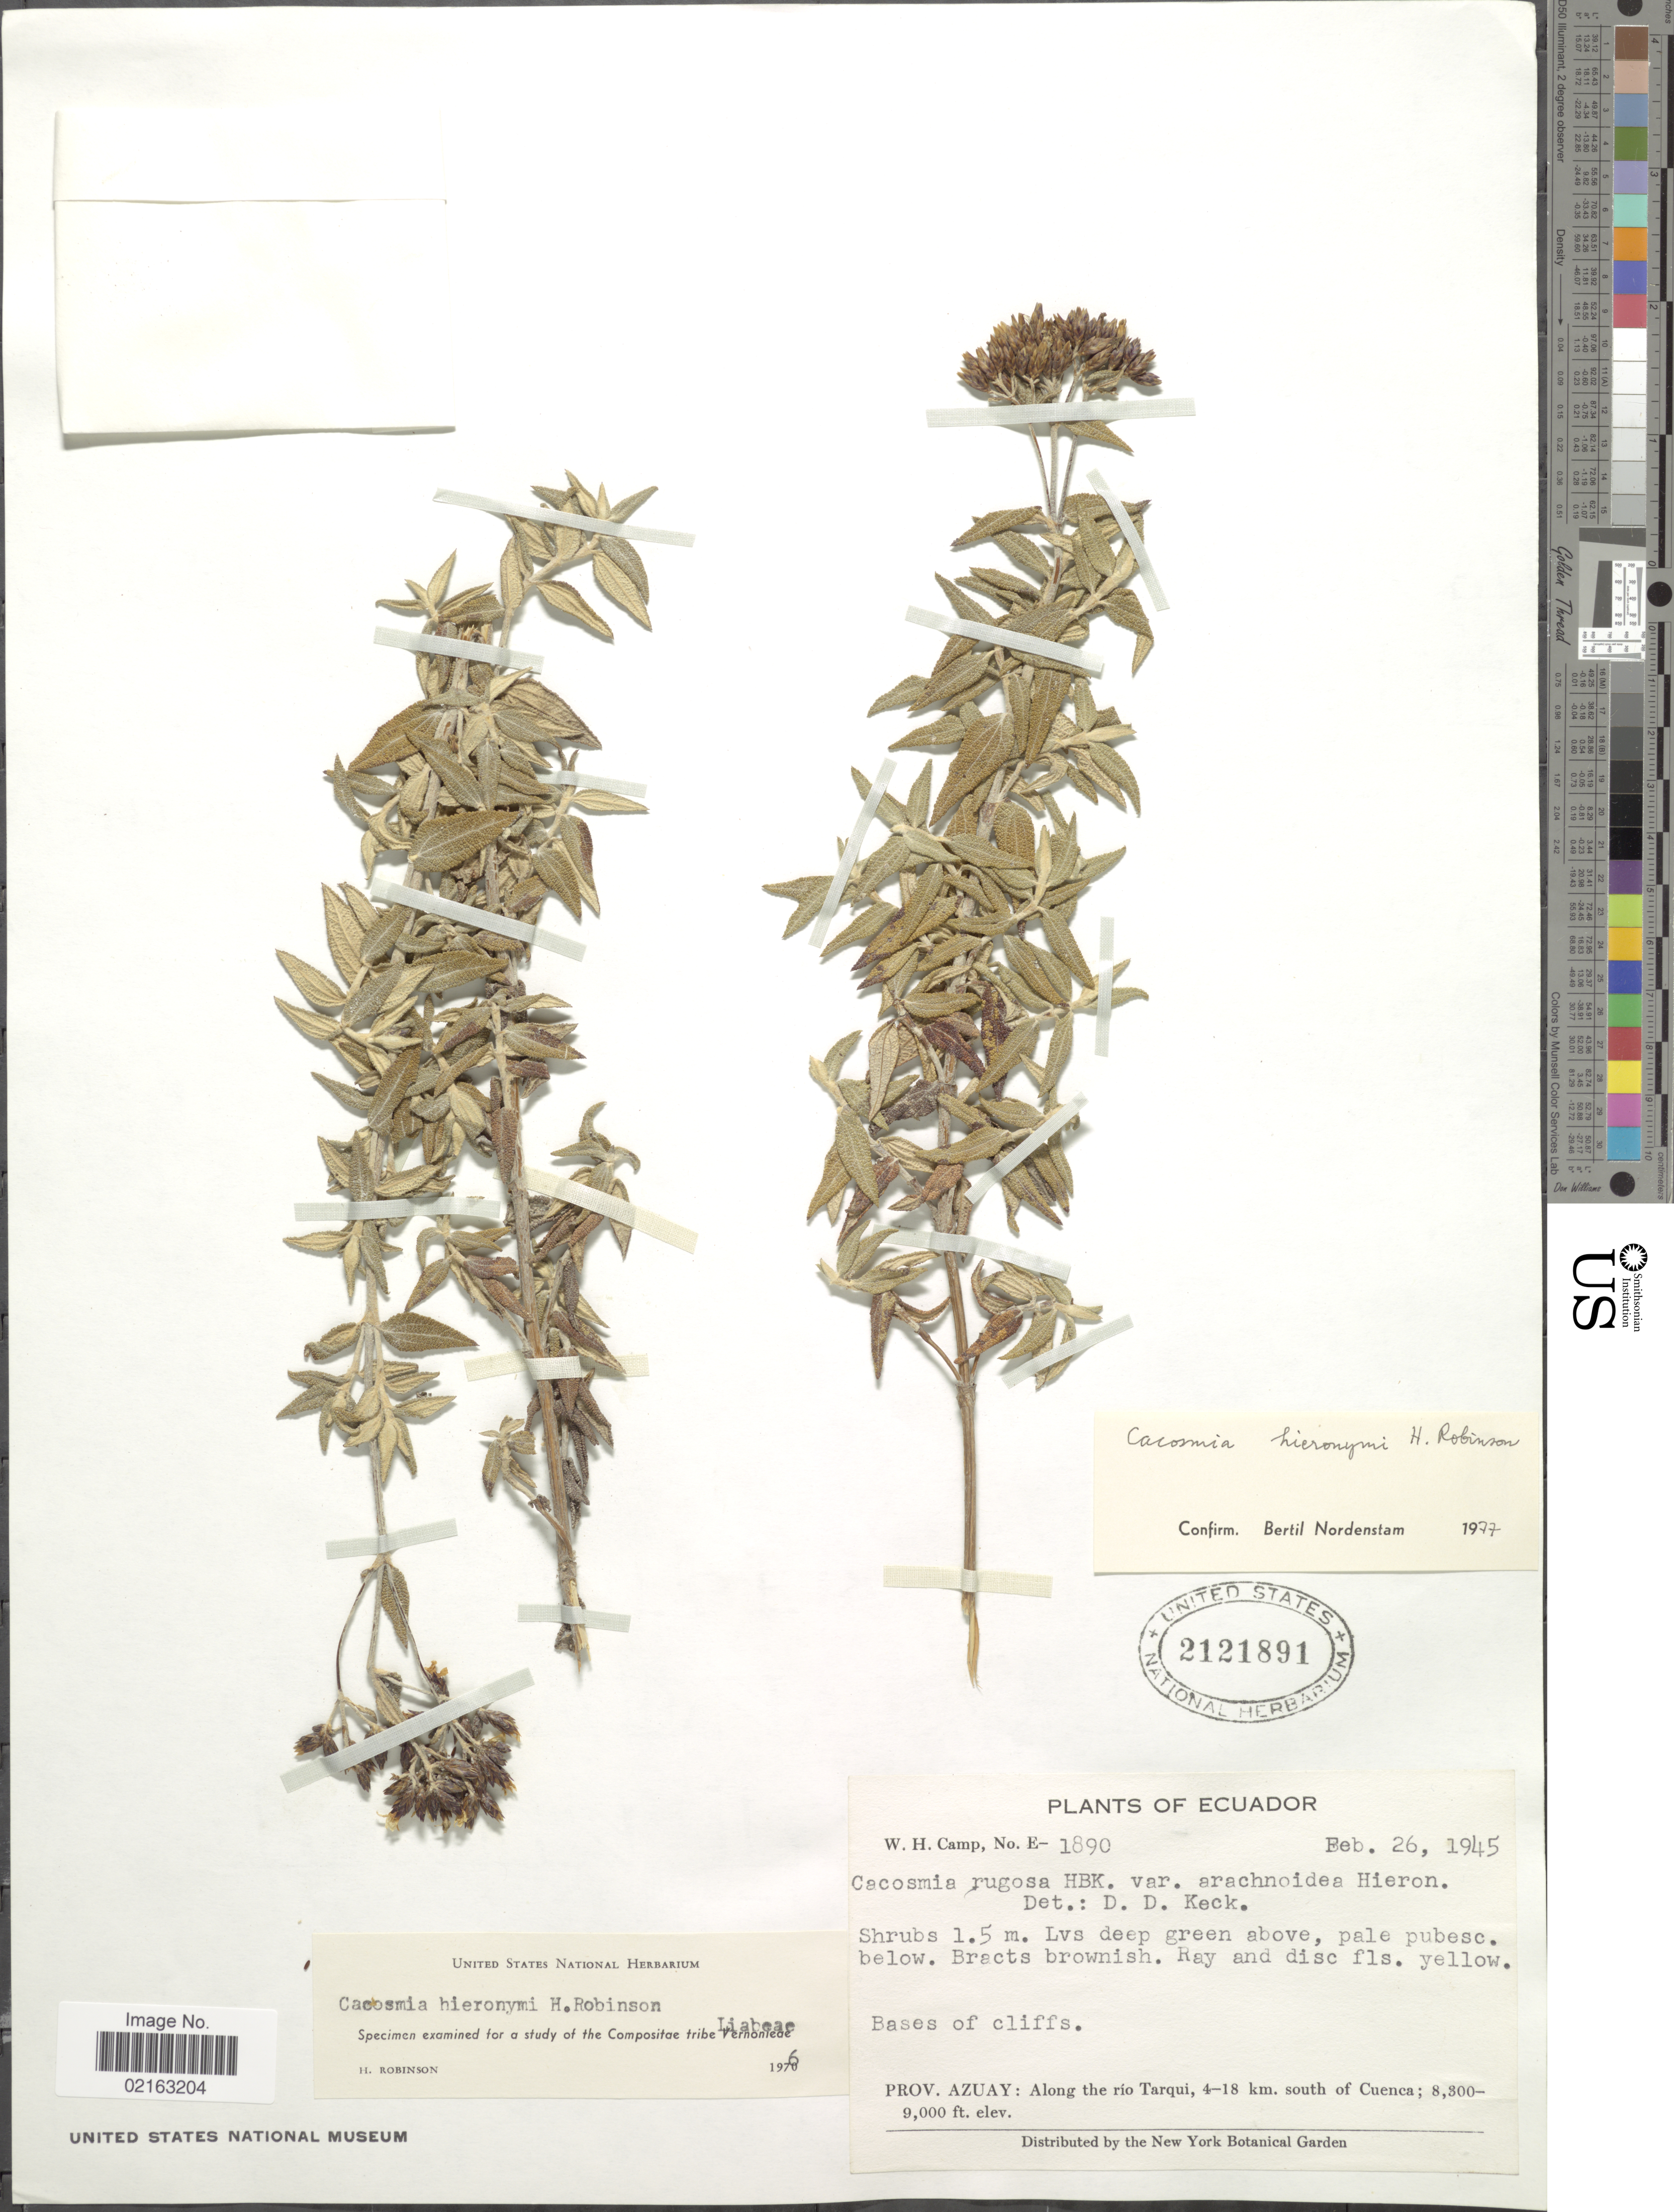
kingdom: Plantae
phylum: Tracheophyta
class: Magnoliopsida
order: Asterales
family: Asteraceae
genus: Cacosmia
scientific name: Cacosmia hieronymi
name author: H. Rob.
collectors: W. H. Camp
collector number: E-1890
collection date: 1945-02-26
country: Ecuador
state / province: Azuay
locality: Prov. Azuay: Along the río Tarqui, 4-18 km. south of Cuenca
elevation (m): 2530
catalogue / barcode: US 2121891